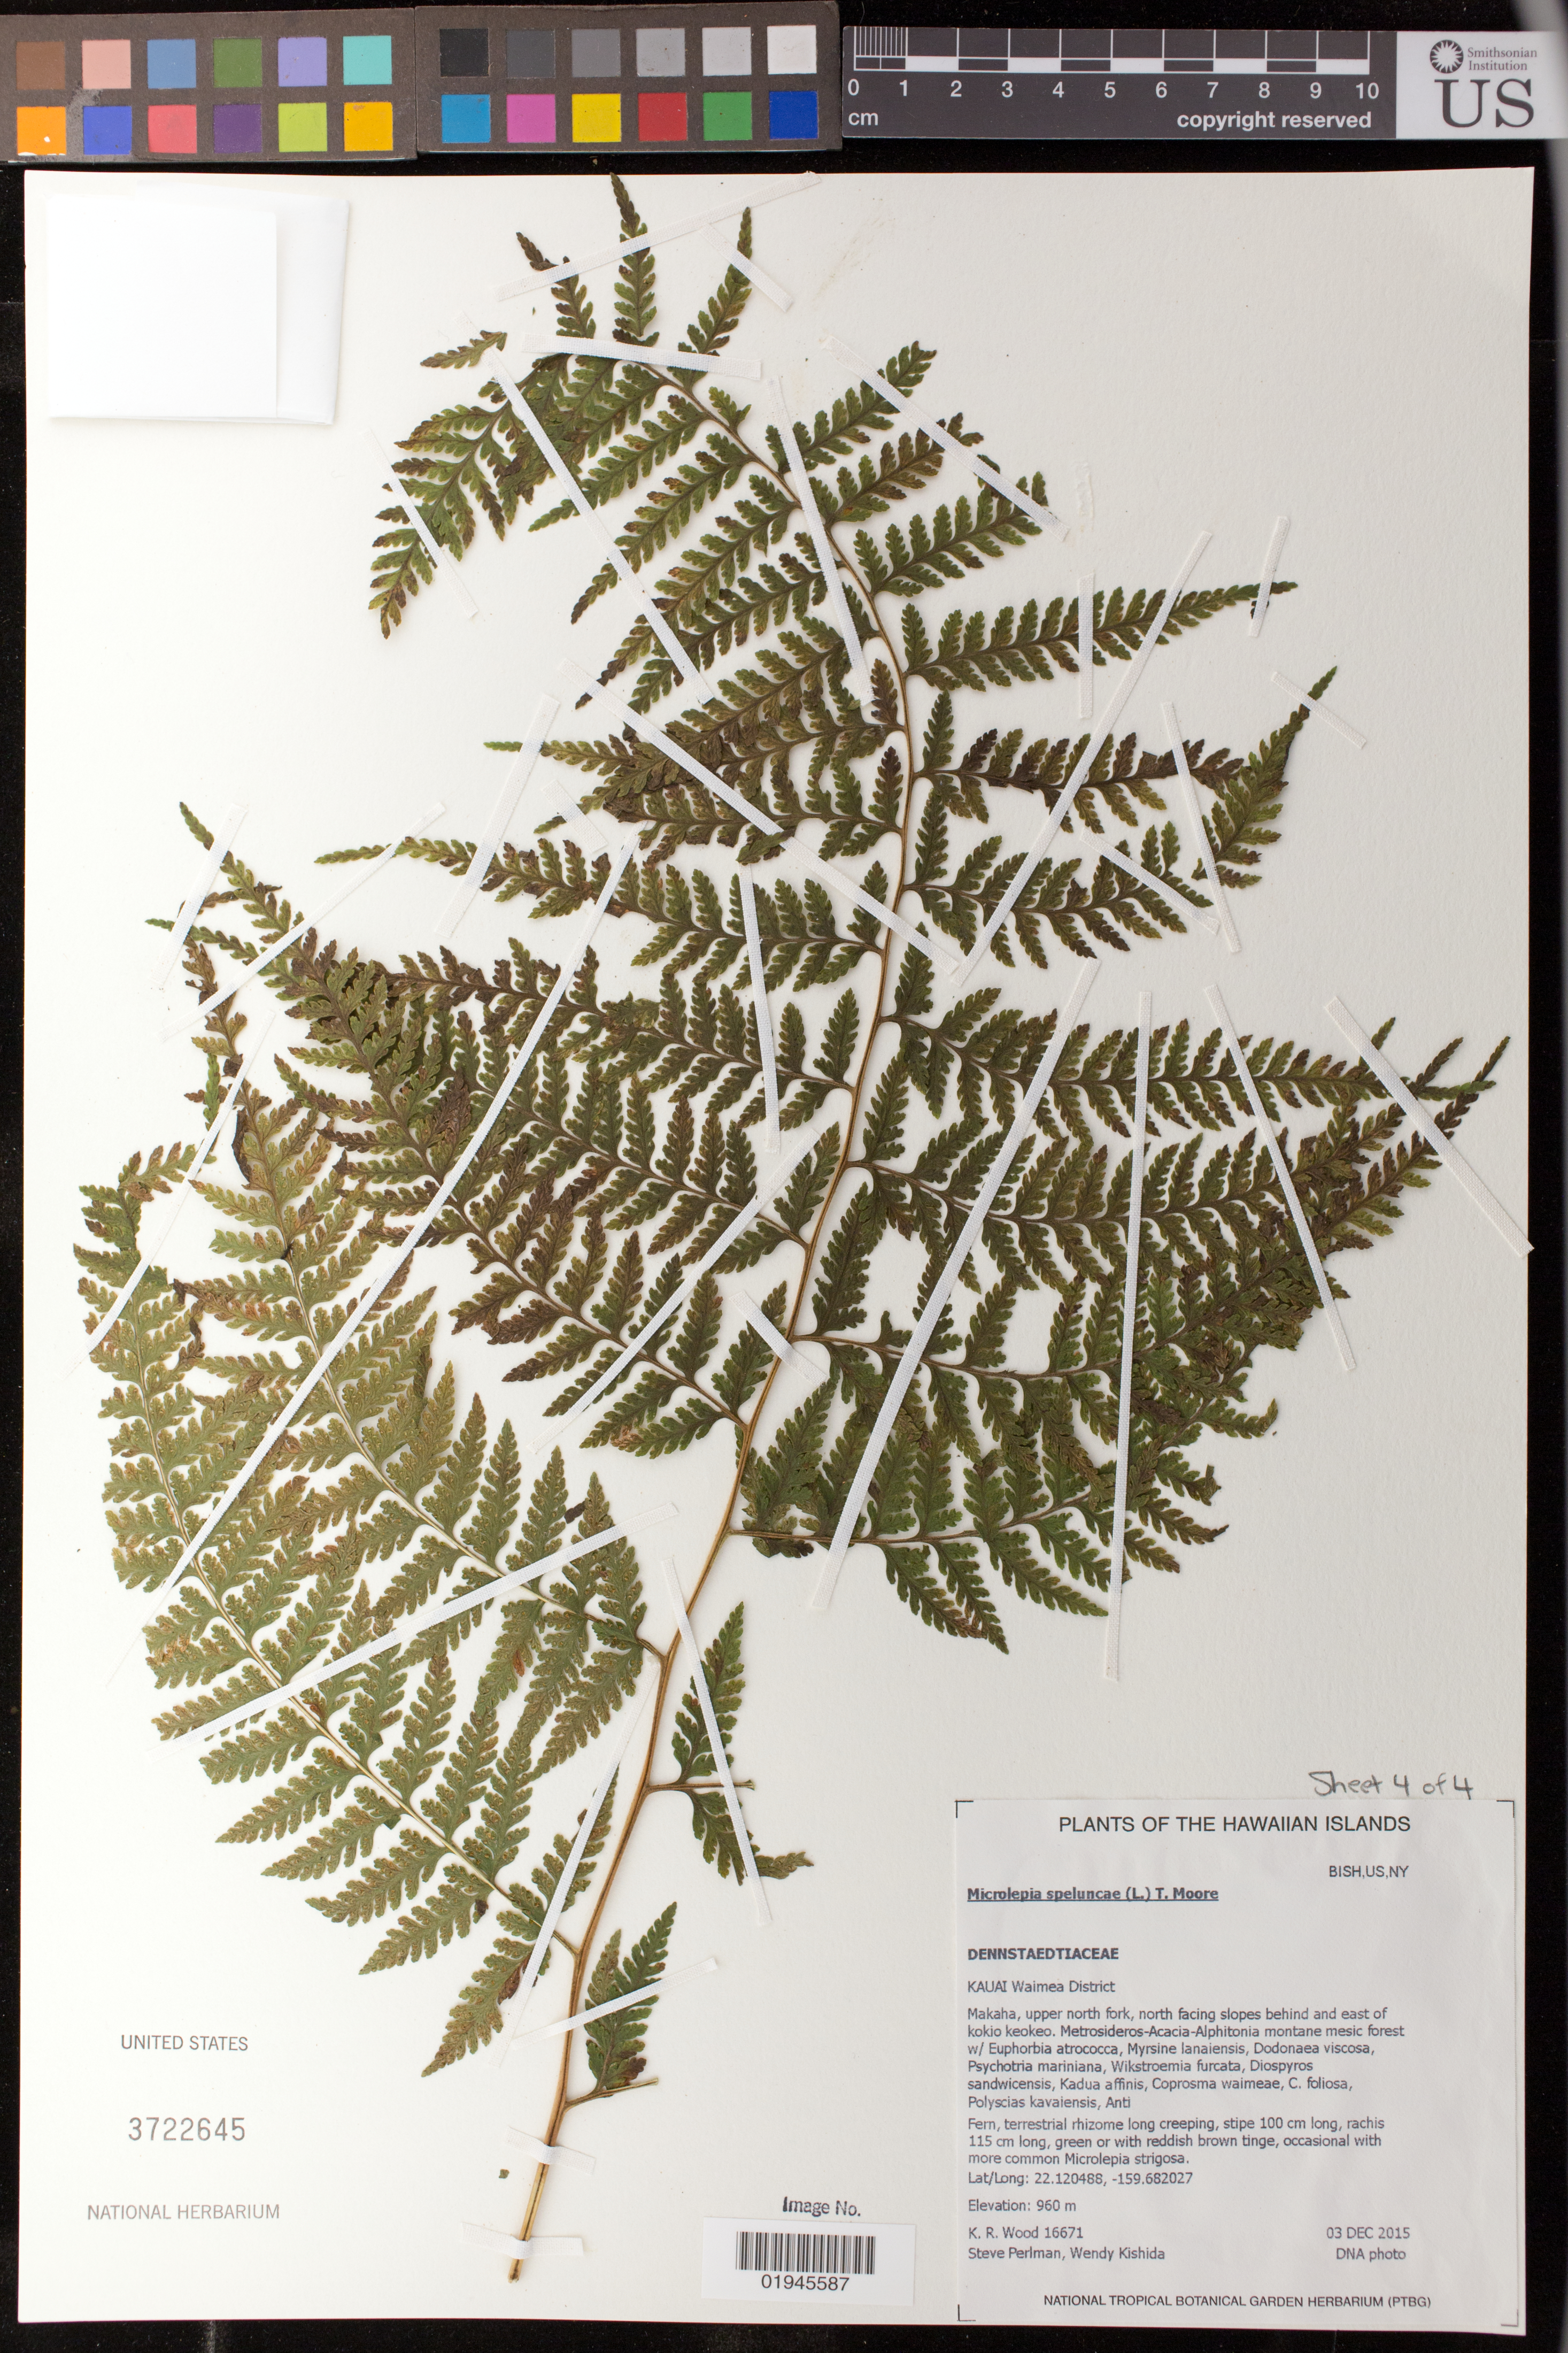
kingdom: Plantae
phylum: Tracheophyta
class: Polypodiopsida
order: Polypodiales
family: Dennstaedtiaceae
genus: Microlepia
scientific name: Microlepia speluncae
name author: (L.) T. Moore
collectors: K. R. Wood, S. P. Perlman & W. Kishida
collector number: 16671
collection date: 2015-12-03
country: United States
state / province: Hawaii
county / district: Kauai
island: Kaua'i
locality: Waimea District, Makaha, upper north fork, north facing slopes behind and east of Kokio Keokeo.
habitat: Montane mesic forest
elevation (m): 960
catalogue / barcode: US 3722645